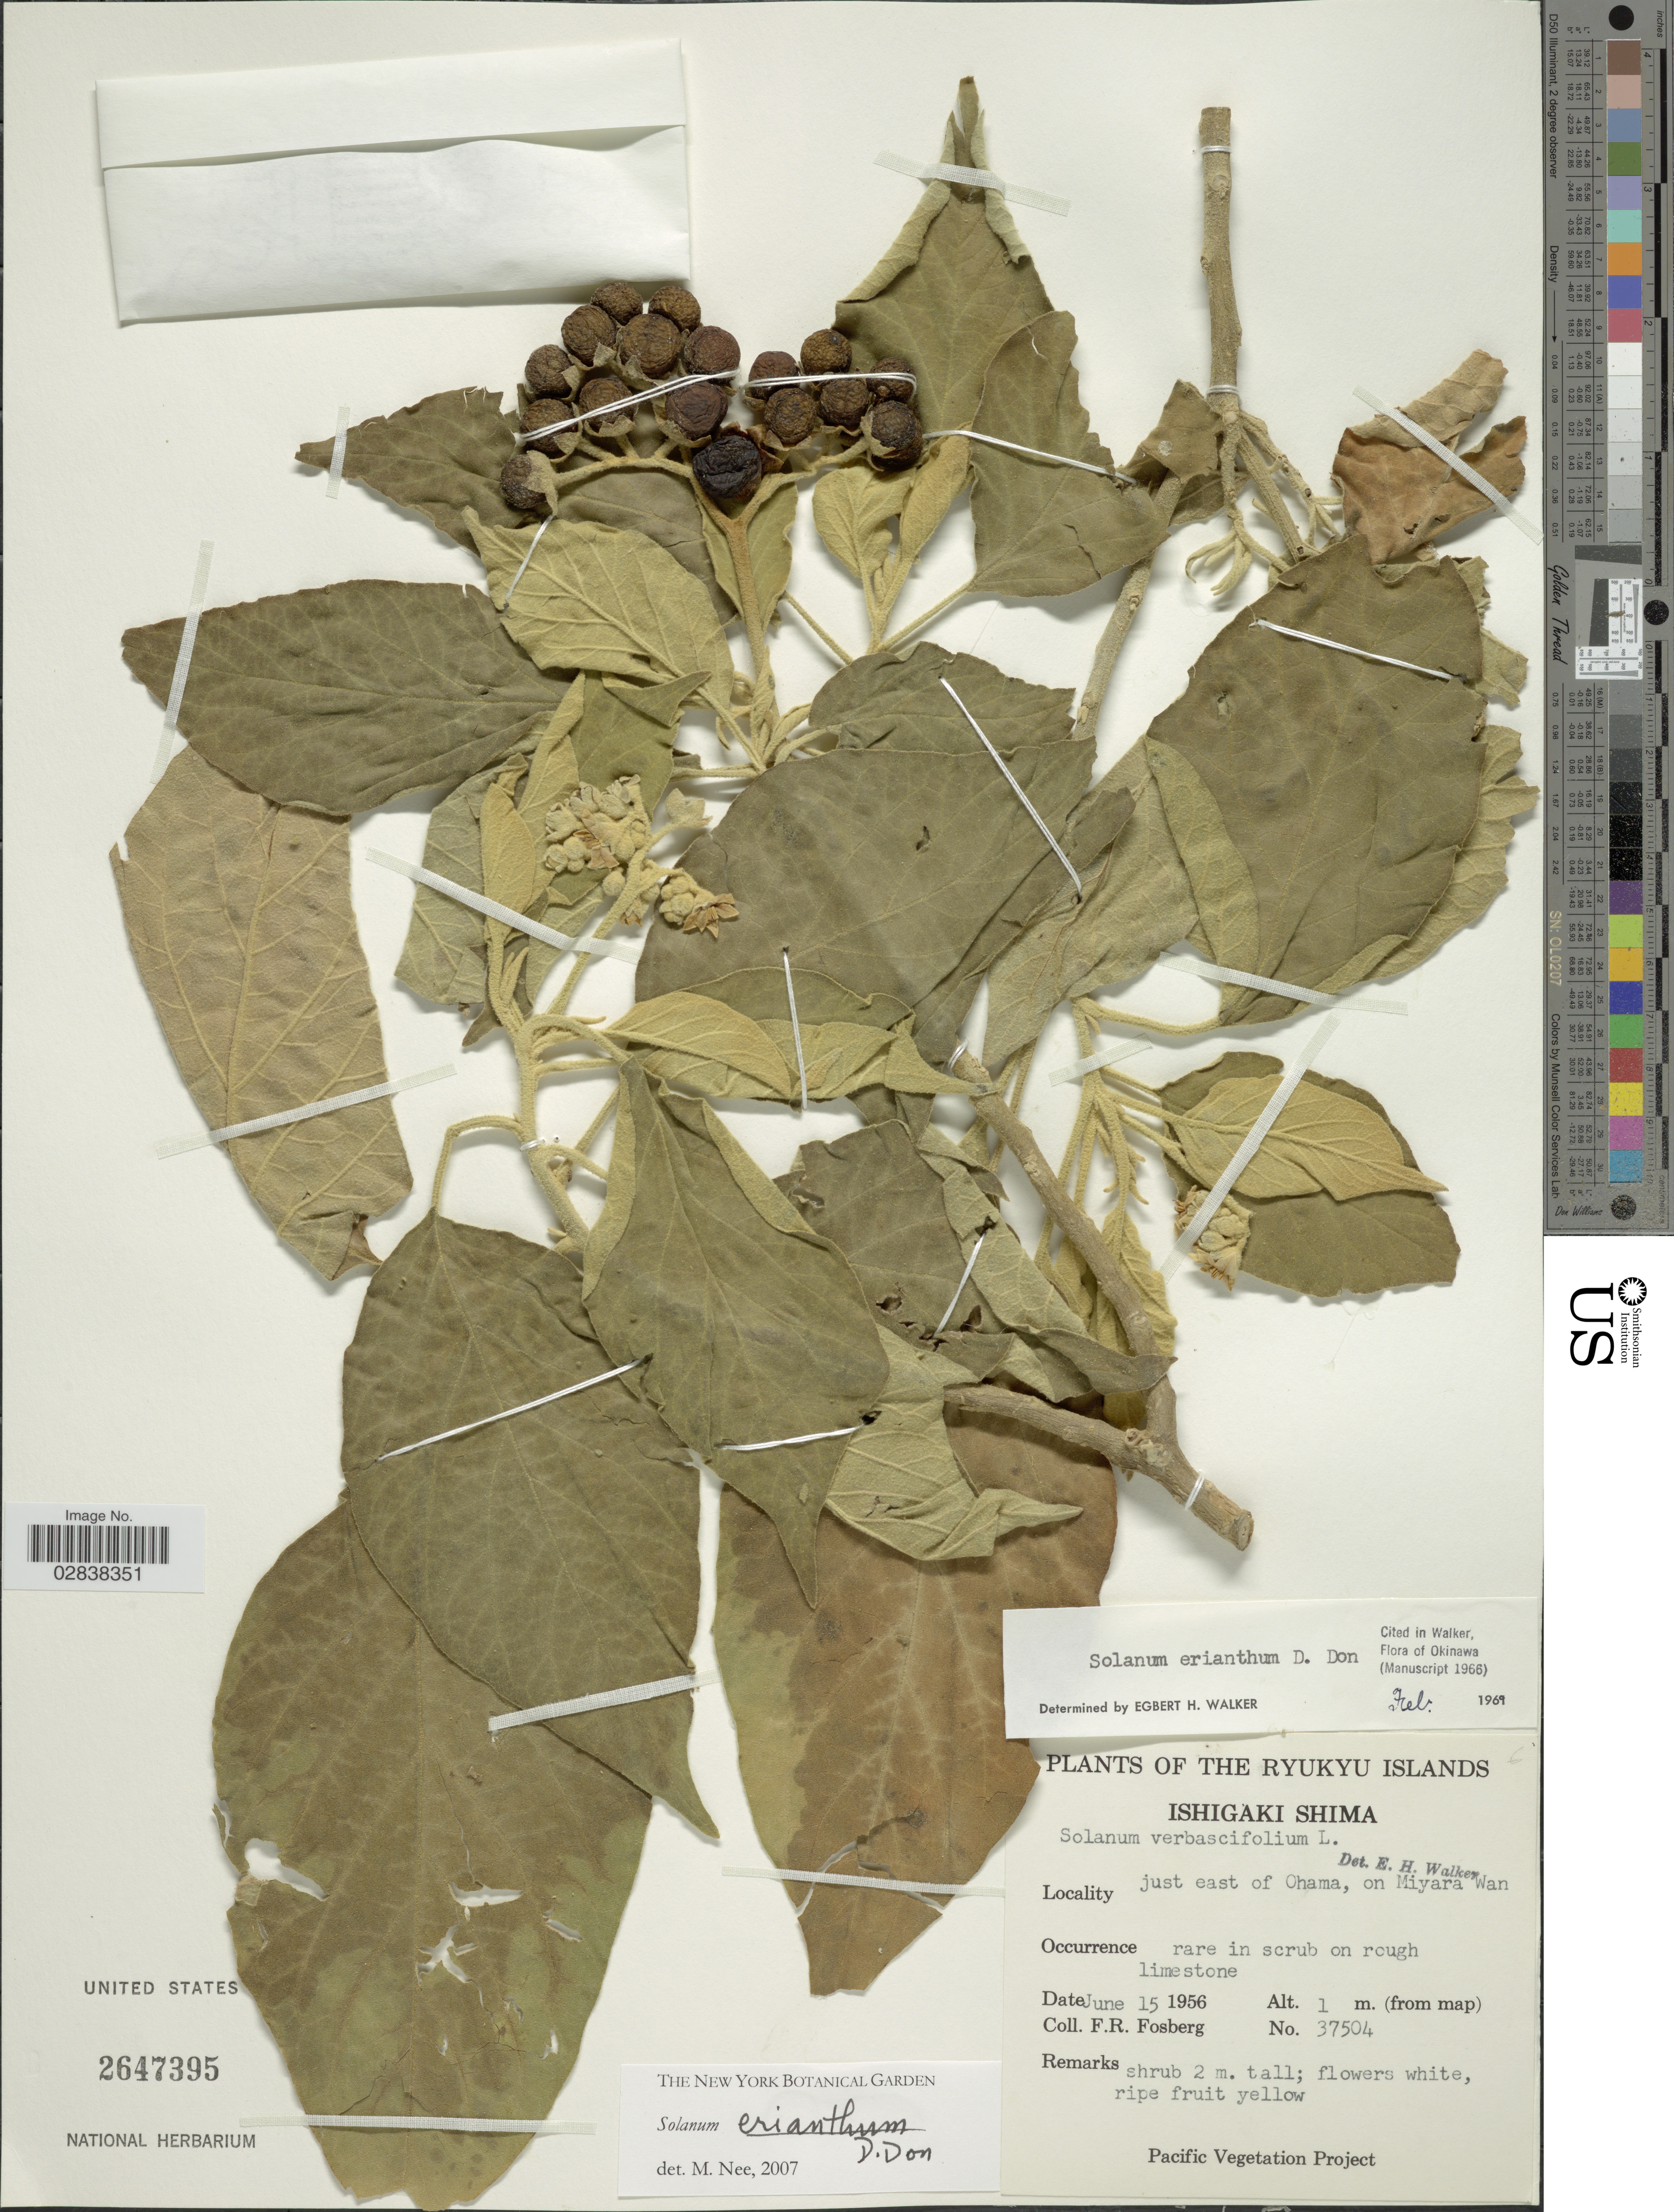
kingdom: Plantae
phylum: Tracheophyta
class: Magnoliopsida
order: Solanales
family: Solanaceae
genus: Solanum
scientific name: Solanum erianthum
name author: D. Don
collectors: F. R. Fosberg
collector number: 37504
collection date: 1956-06-15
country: Japan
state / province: Okinawa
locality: Ryukyu Islands, Ishigaki Shima, just east of Ohama, on Miyara Wan.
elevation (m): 1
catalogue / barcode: US 2647395